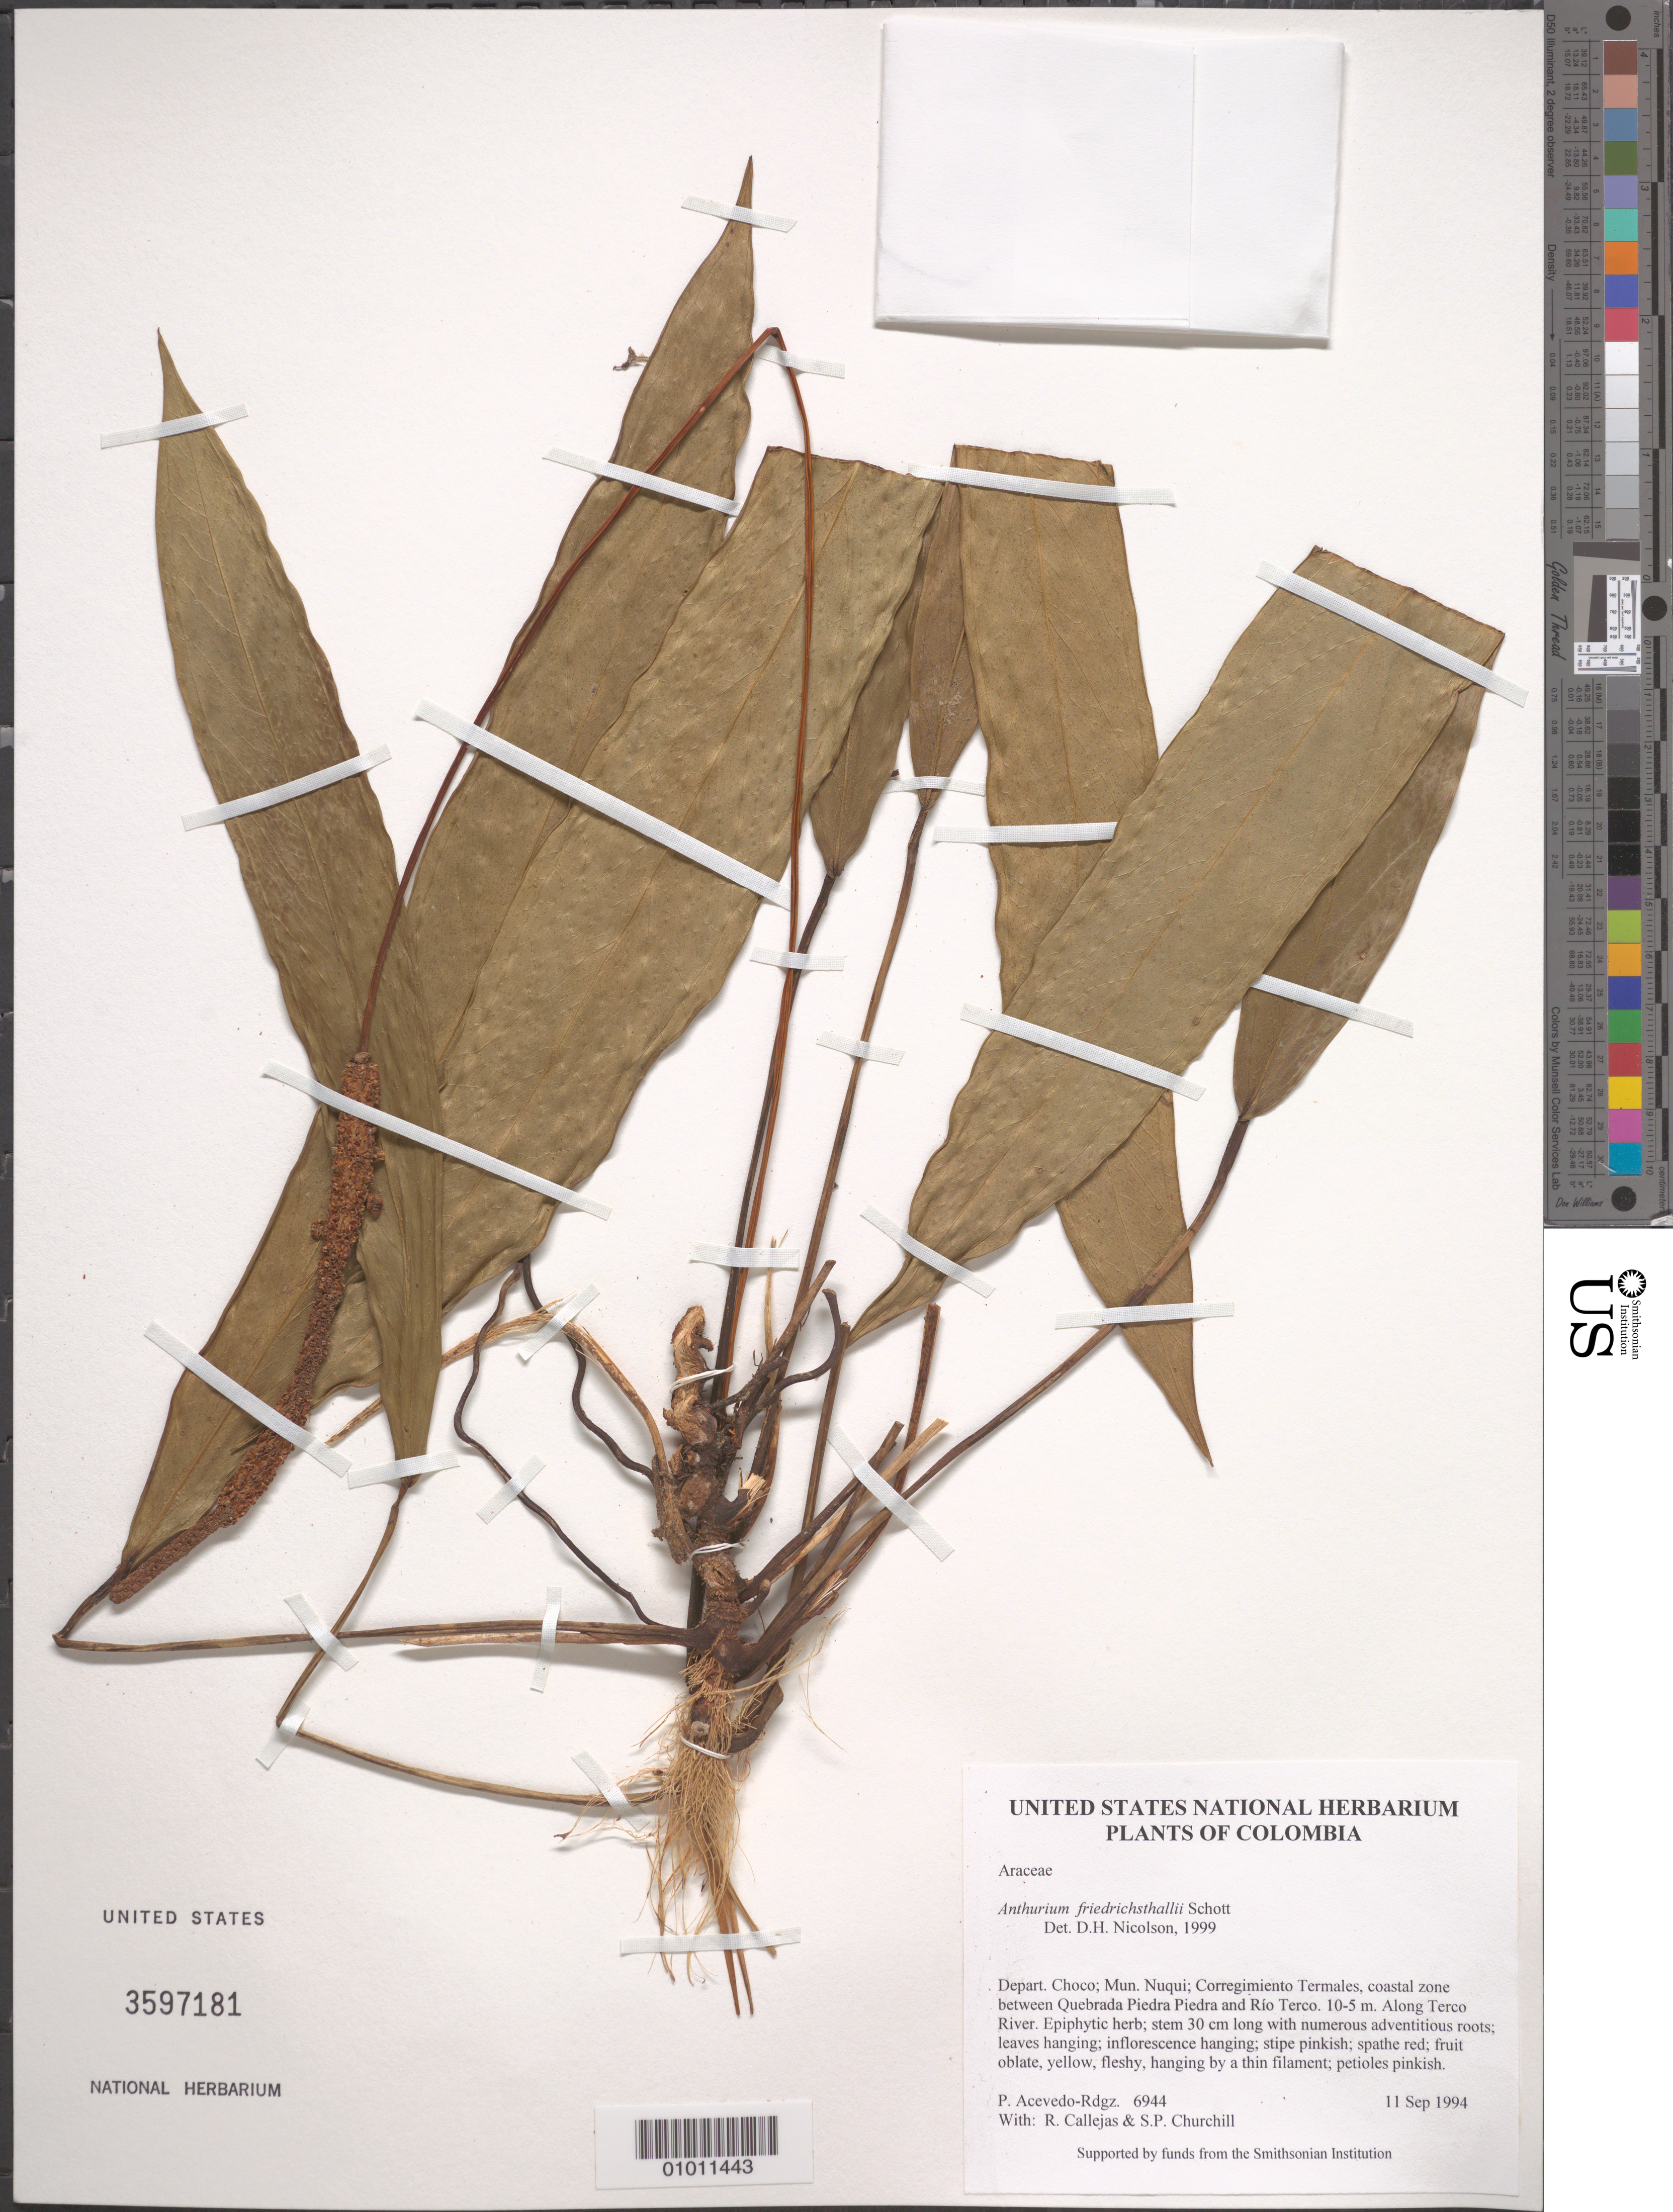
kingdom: Plantae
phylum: Tracheophyta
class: Liliopsida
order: Alismatales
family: Araceae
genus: Anthurium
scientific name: Anthurium friedrichsthalii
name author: Schott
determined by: Nicolson, Dan H.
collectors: P. Acevedo-Rodr., R. Callejas & S. Churchill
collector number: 6944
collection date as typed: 11 Sep 1994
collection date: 1994-09-11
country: Colombia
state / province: Chocó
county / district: Nuqui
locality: Depart. Choco; Mun. Nuqui; Corregimiento Termales, coastal zone between Quebrada Piedra Piedra and Río Terco.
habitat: Along Terco River.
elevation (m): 10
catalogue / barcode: US 3597181